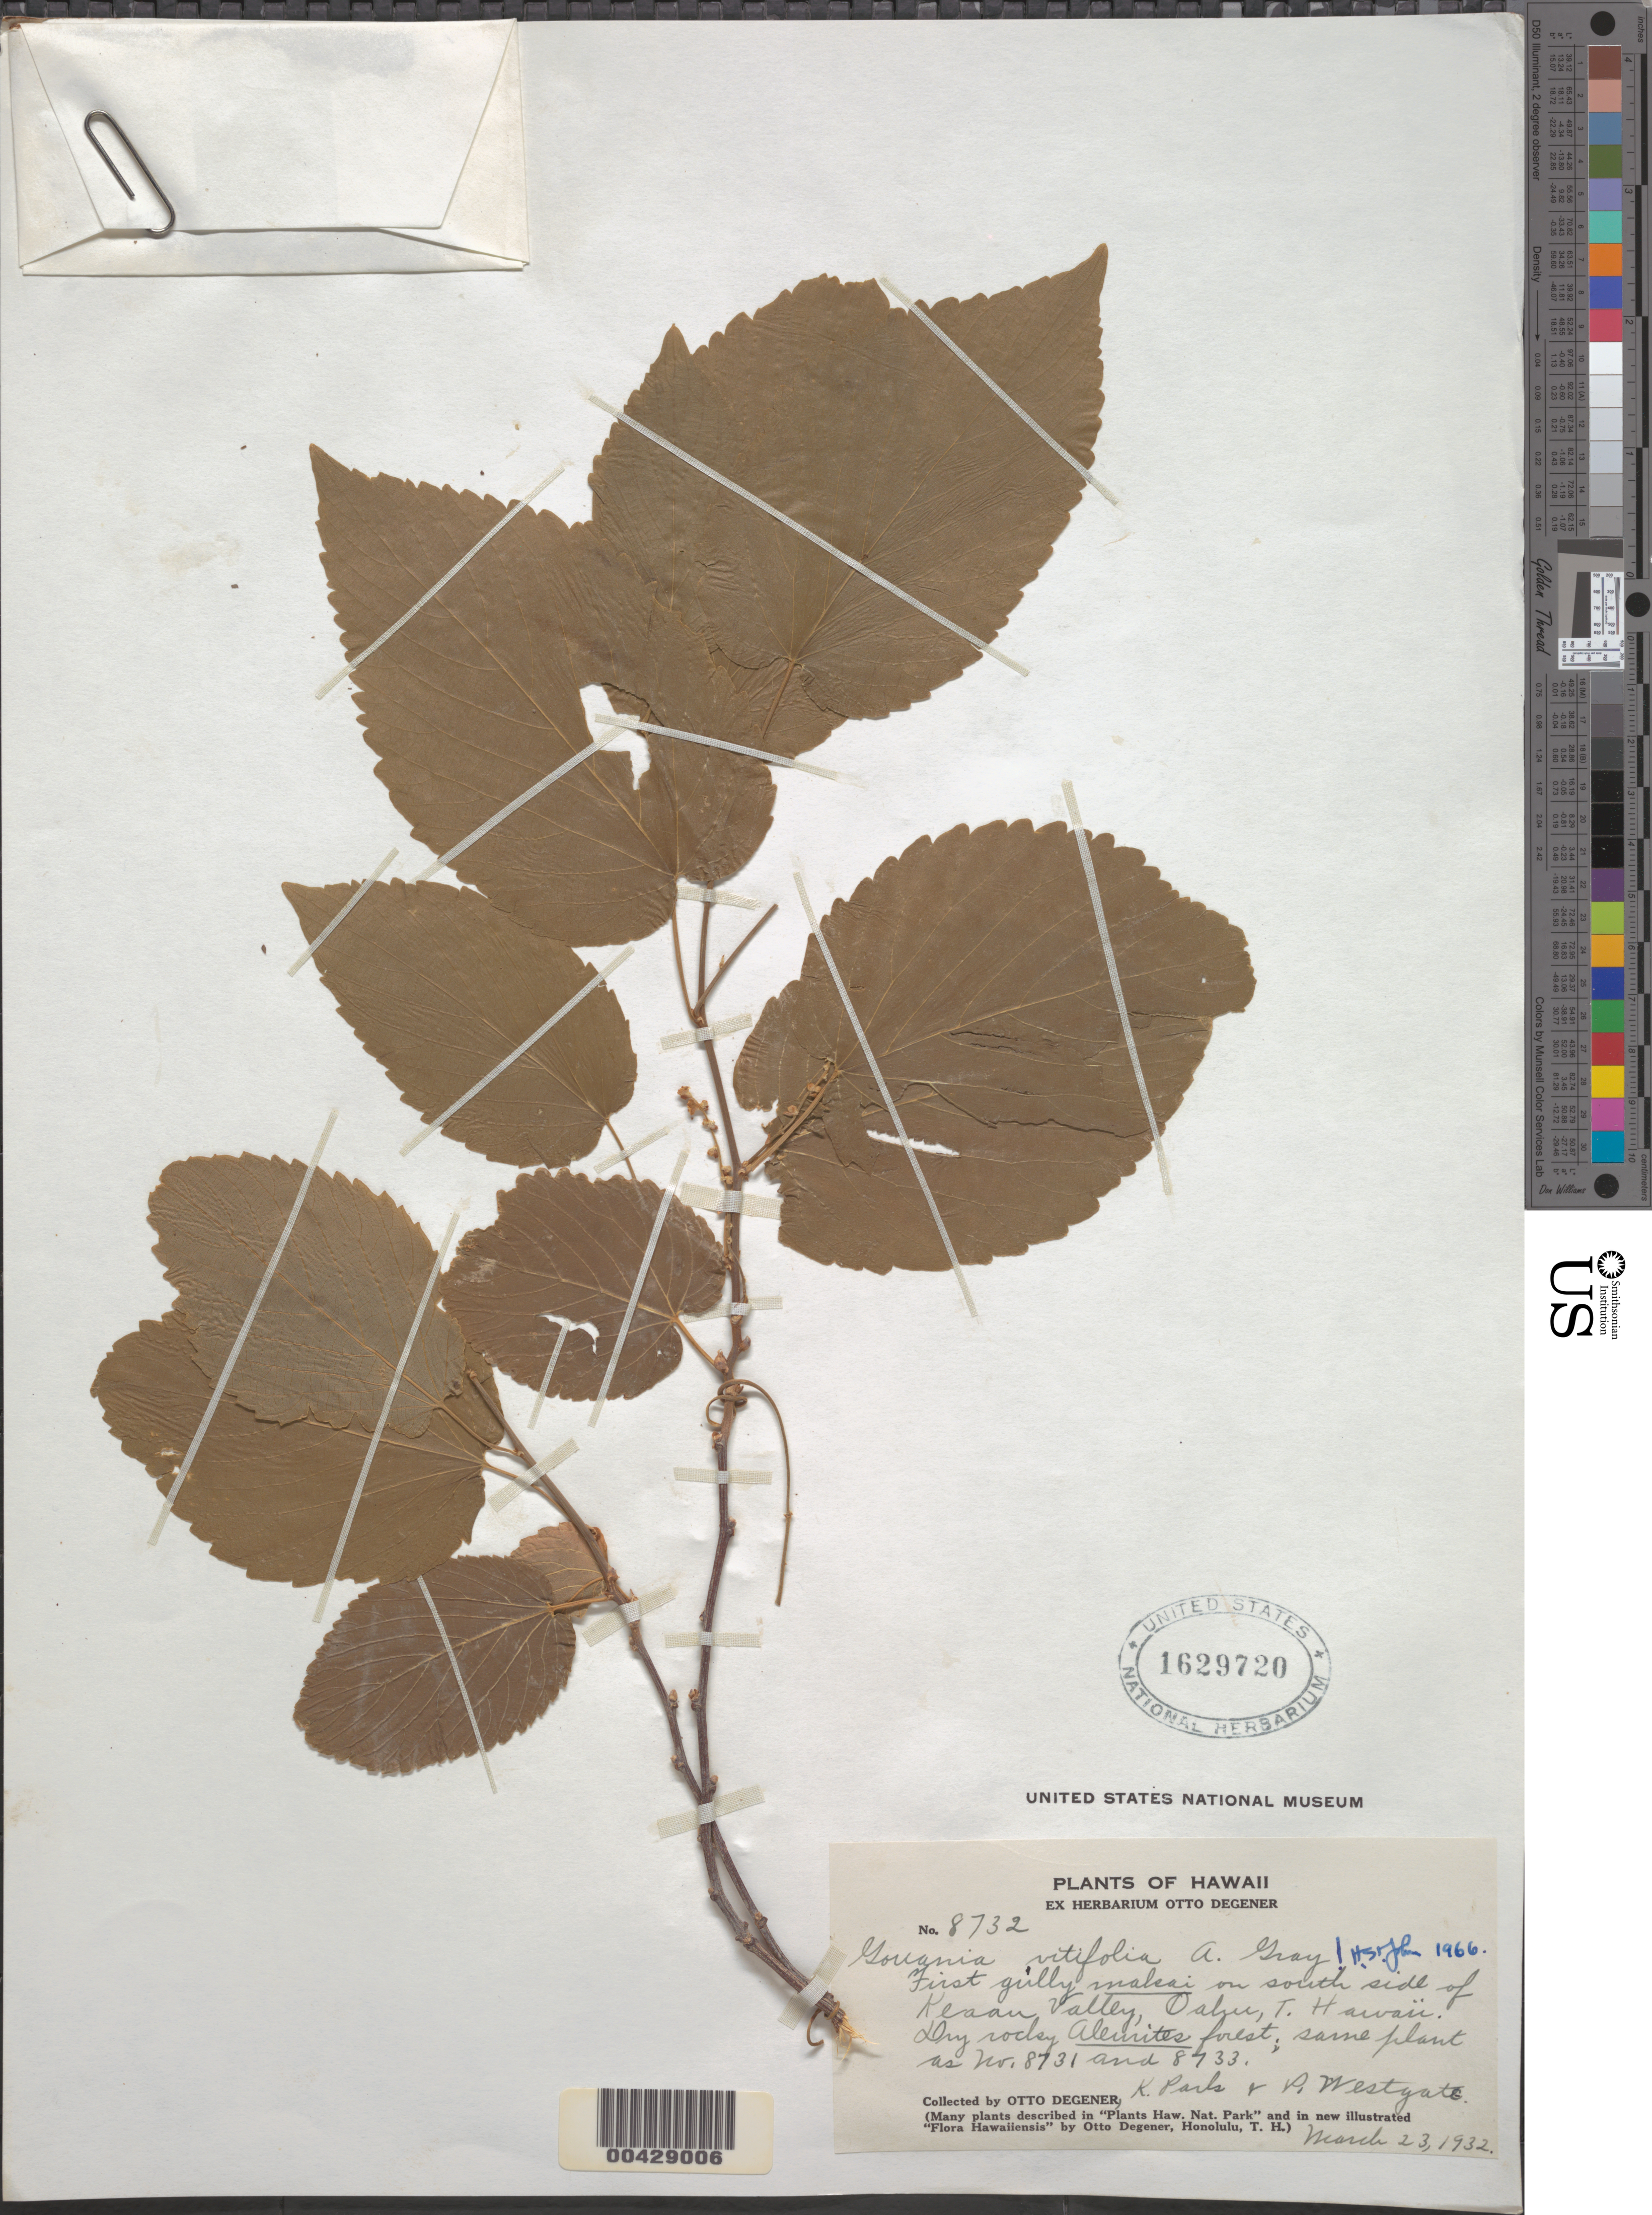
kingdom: Plantae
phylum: Tracheophyta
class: Magnoliopsida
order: Rosales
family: Rhamnaceae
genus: Gouania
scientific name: Gouania vitifolia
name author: A. Gray in Wilkes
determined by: St. John, H.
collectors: O. Degener, K. Park & P. Westgate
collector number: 8732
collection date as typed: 23 Mar 1932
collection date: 1932-03-23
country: United States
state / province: Hawaii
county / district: Honolulu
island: Oahu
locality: First gully Makai on south side of Keaau Valley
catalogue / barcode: US 1629720